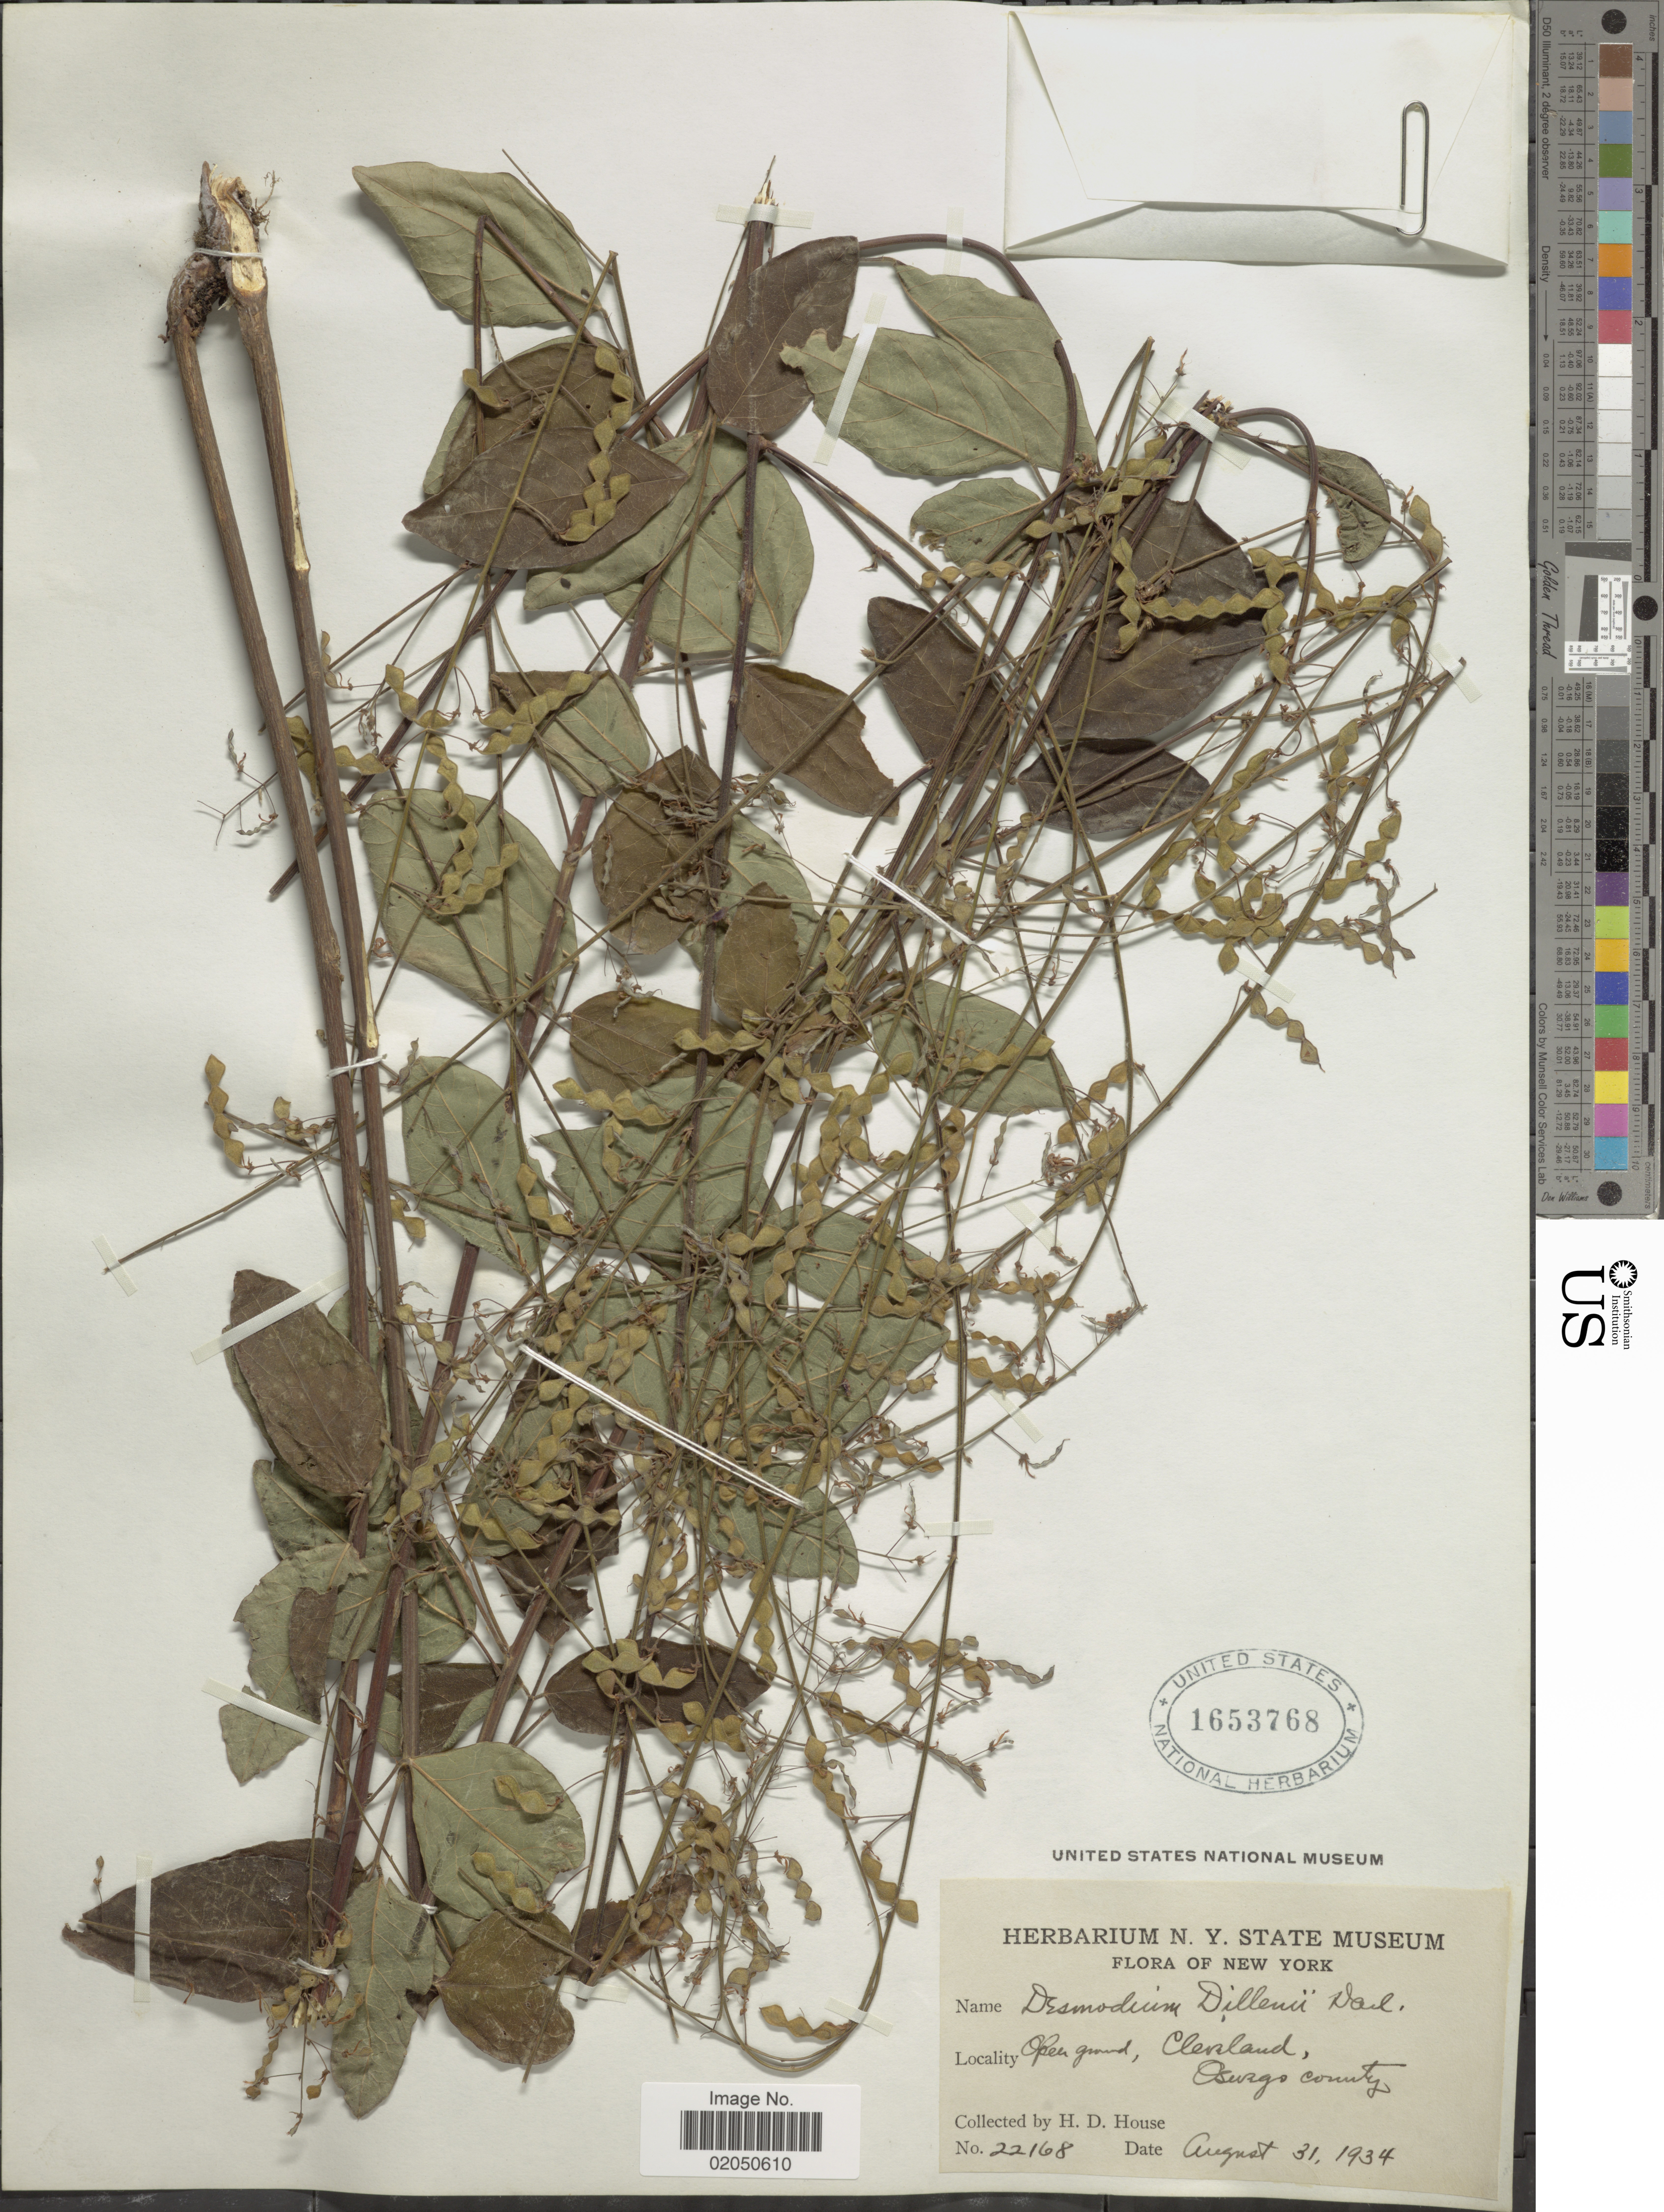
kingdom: Plantae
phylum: Tracheophyta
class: Magnoliopsida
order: Fabales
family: Fabaceae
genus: Desmodium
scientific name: Desmodium glabellum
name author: (Michx.) DC.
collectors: H. D. House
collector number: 22168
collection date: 1934-08-31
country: United States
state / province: New York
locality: Cleveland, Oswego County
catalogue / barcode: US 1653768